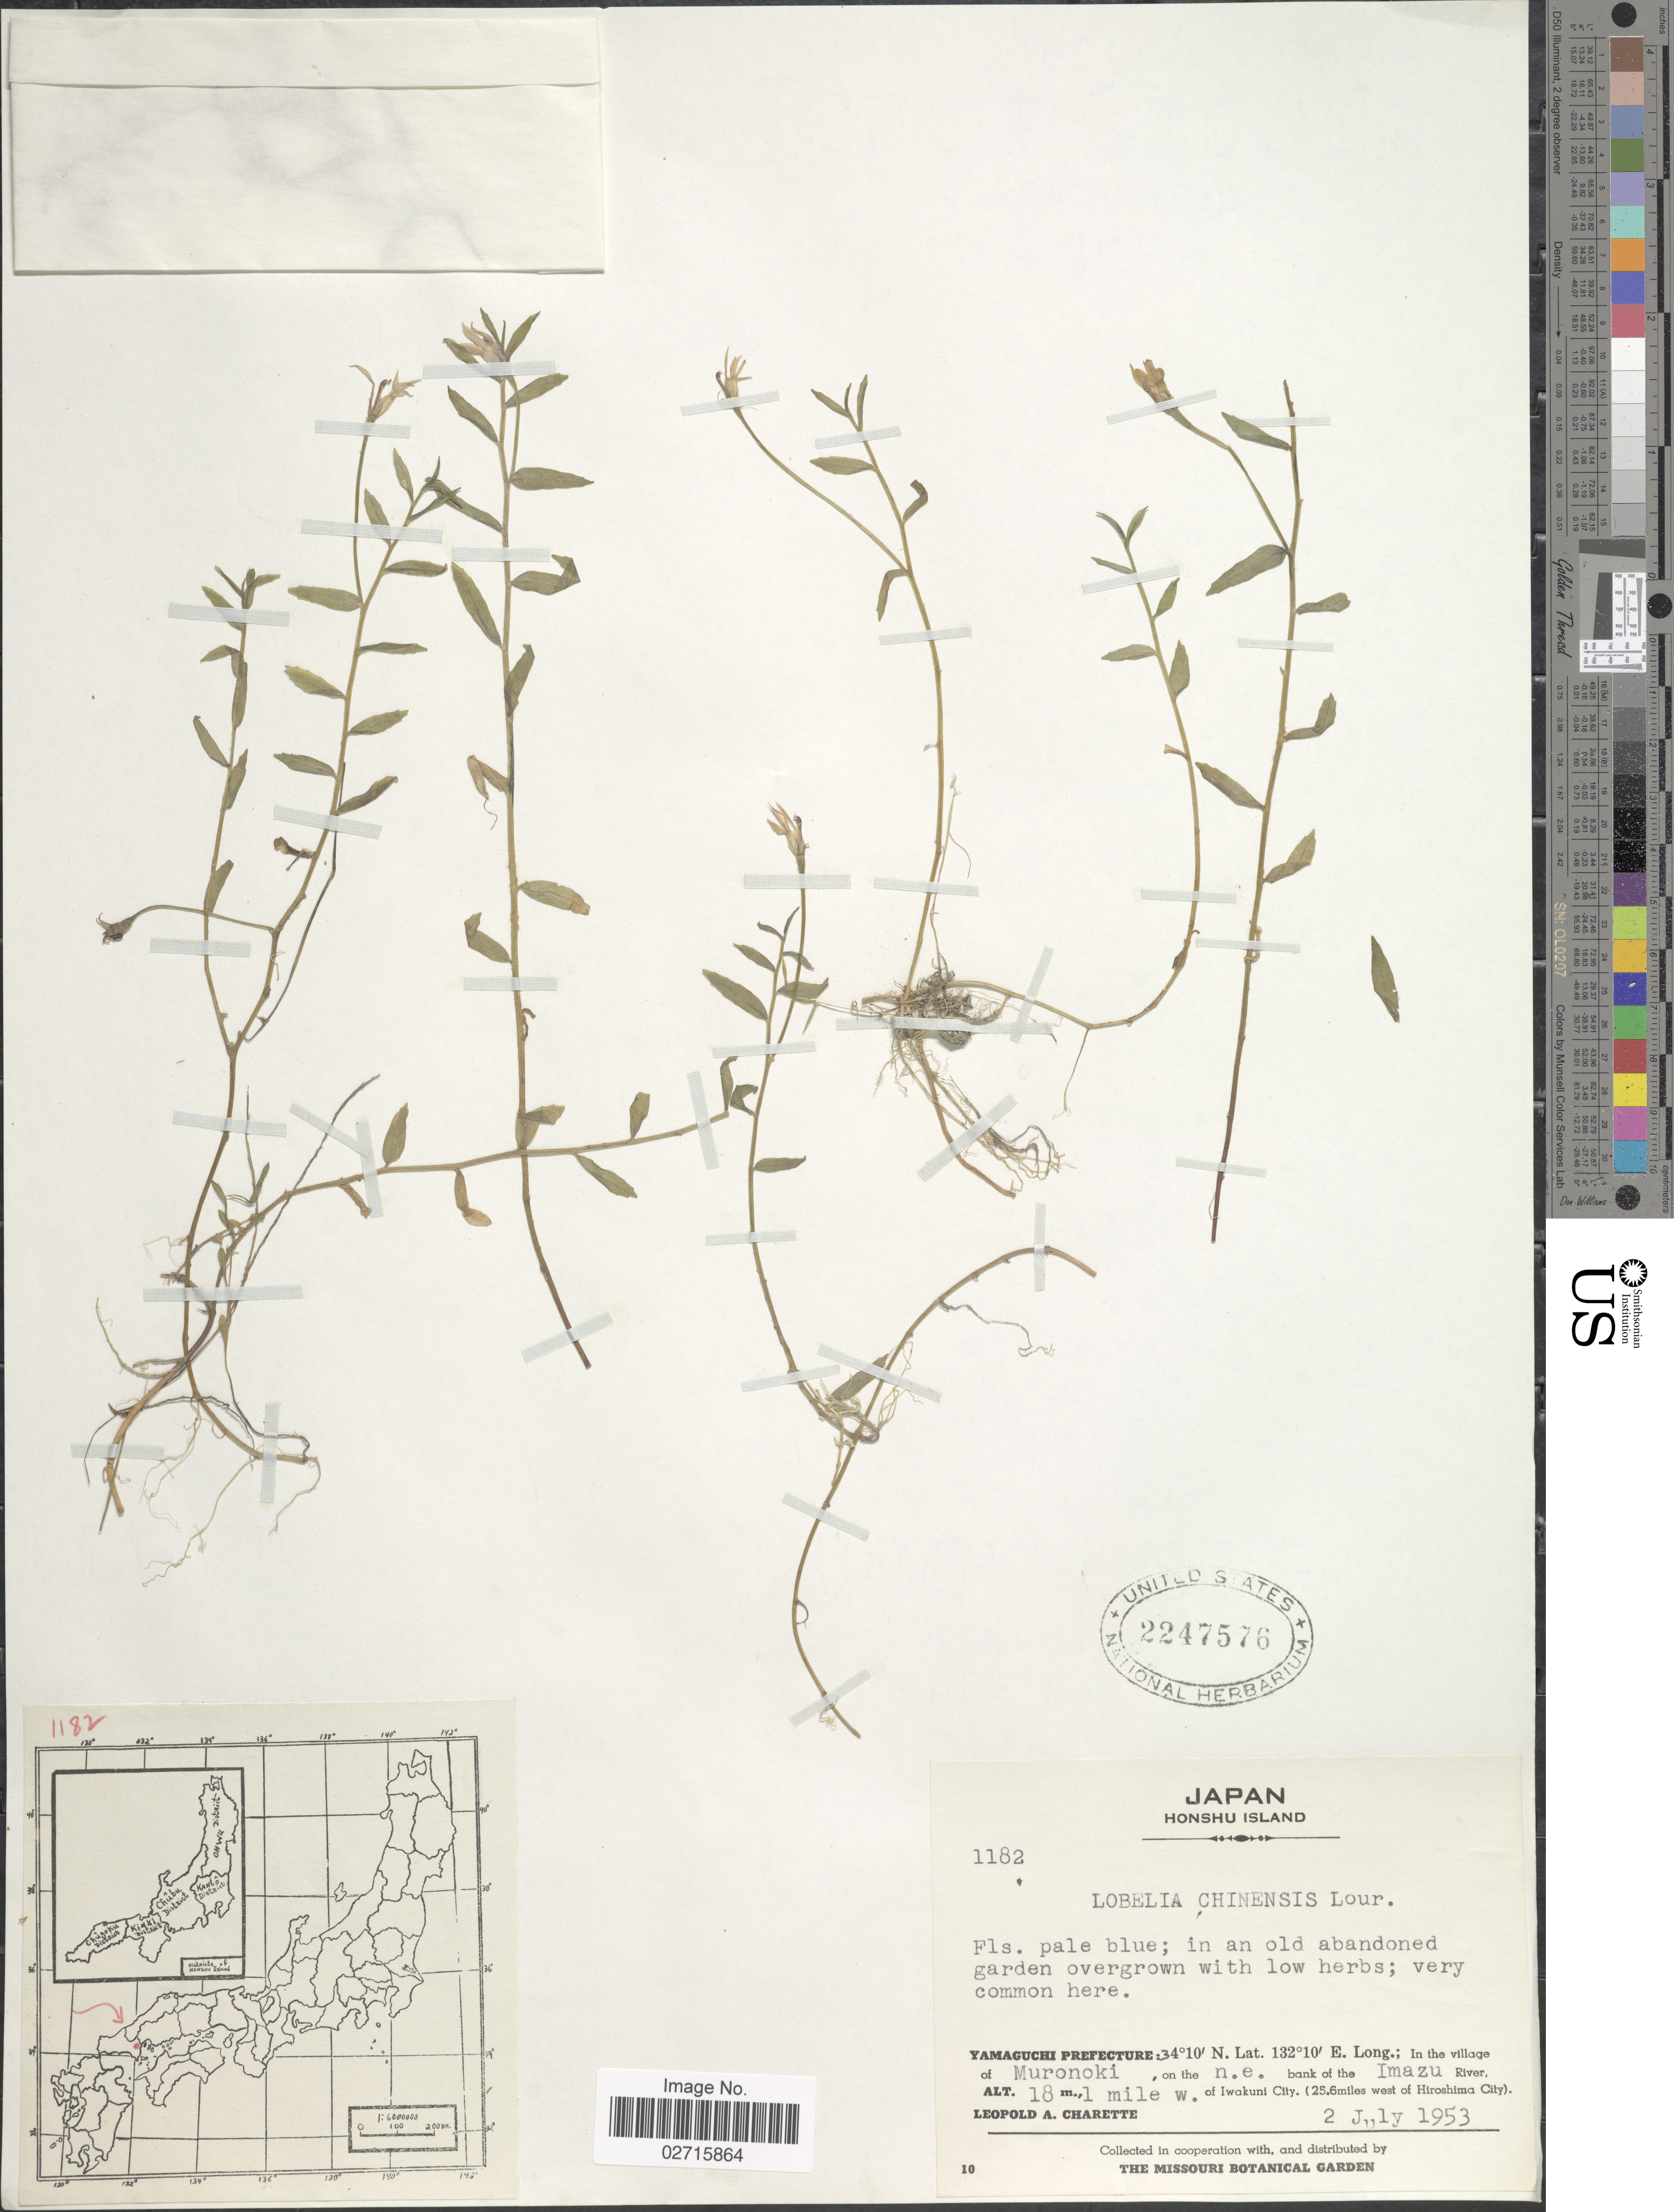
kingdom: Plantae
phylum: Tracheophyta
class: Magnoliopsida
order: Asterales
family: Campanulaceae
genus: Lobelia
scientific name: Lobelia chinensis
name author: Lour.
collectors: L. A. Charette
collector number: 1182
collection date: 1953-07-02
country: Japan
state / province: Yamaguti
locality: Honshu Island, Yamaguchi Prefecture: in the village of Muronoki, on the n.e. bank of the Imazu River, 1 mile w. of Iwakuni City (25.6 miles west of Hiroshima City).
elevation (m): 18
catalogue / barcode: US 2247576